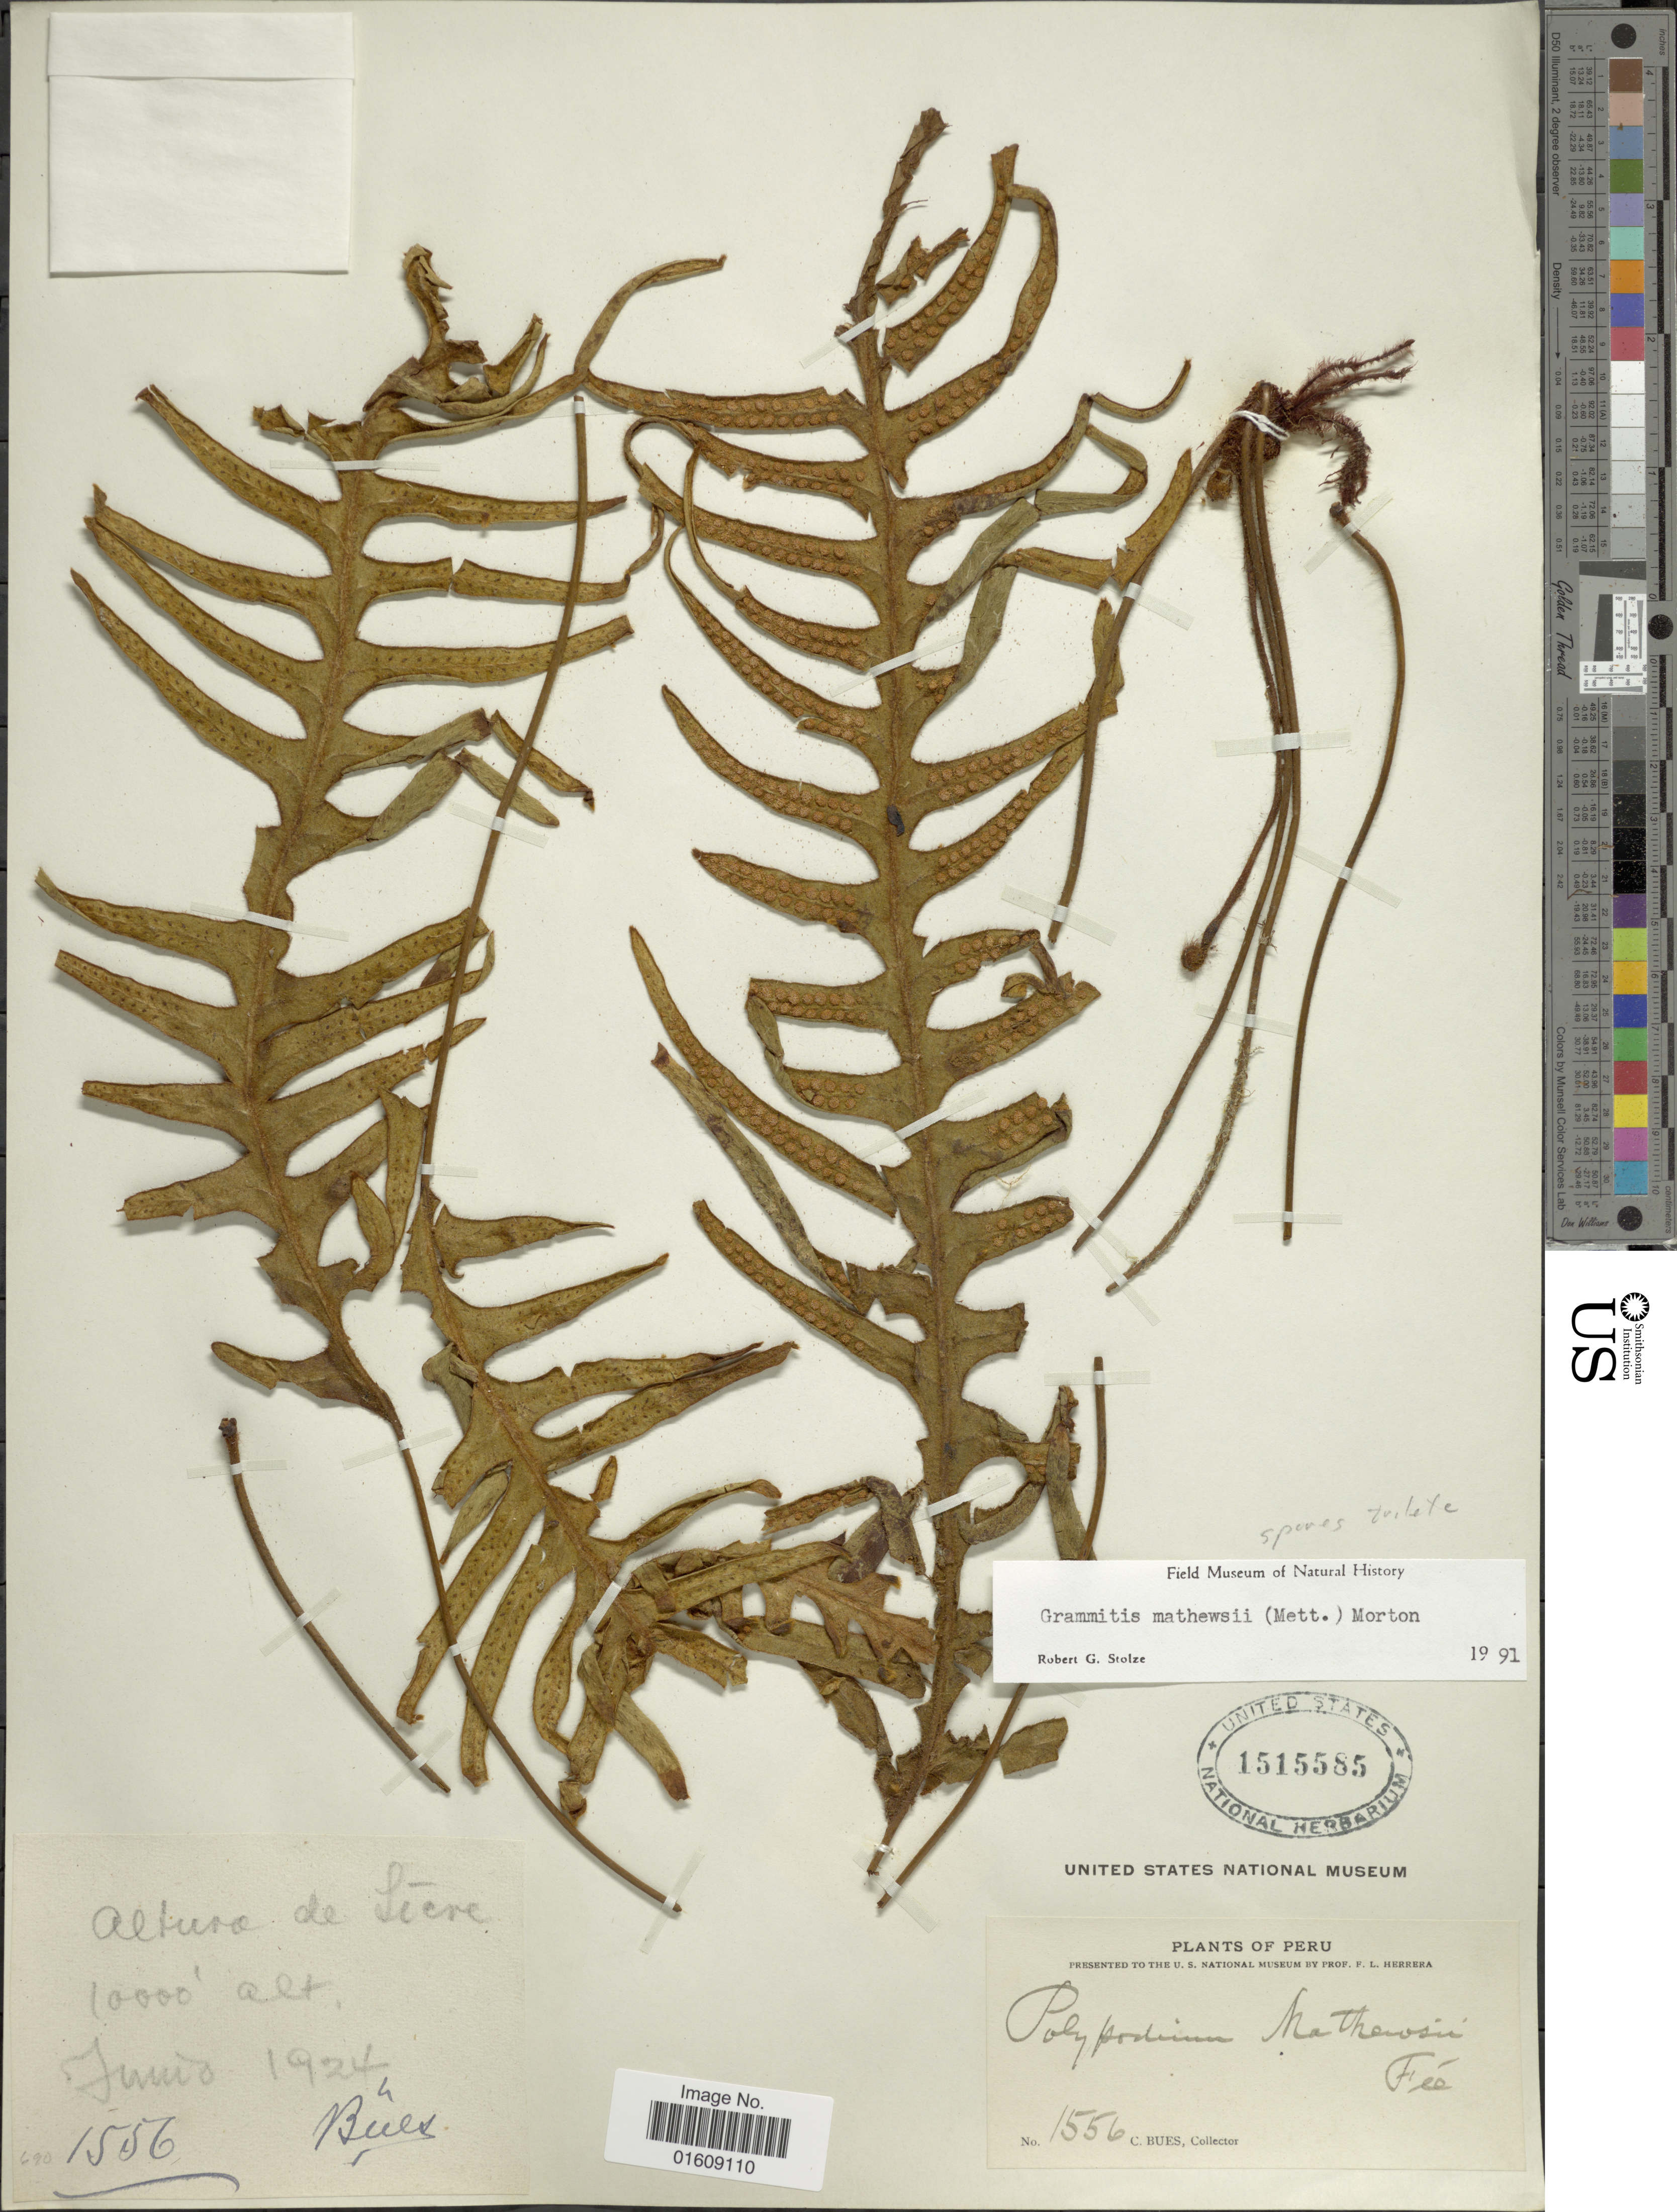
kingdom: Plantae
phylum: Tracheophyta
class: Polypodiopsida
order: Polypodiales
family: Polypodiaceae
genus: Zygophlebia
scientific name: Zygophlebia mathewsii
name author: (Kunze ex Mett.) L.E. Bishop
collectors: C. Bues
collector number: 1556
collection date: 1924-06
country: Peru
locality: Peru, Altaru de Sierra.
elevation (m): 305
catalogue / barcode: US 1515585